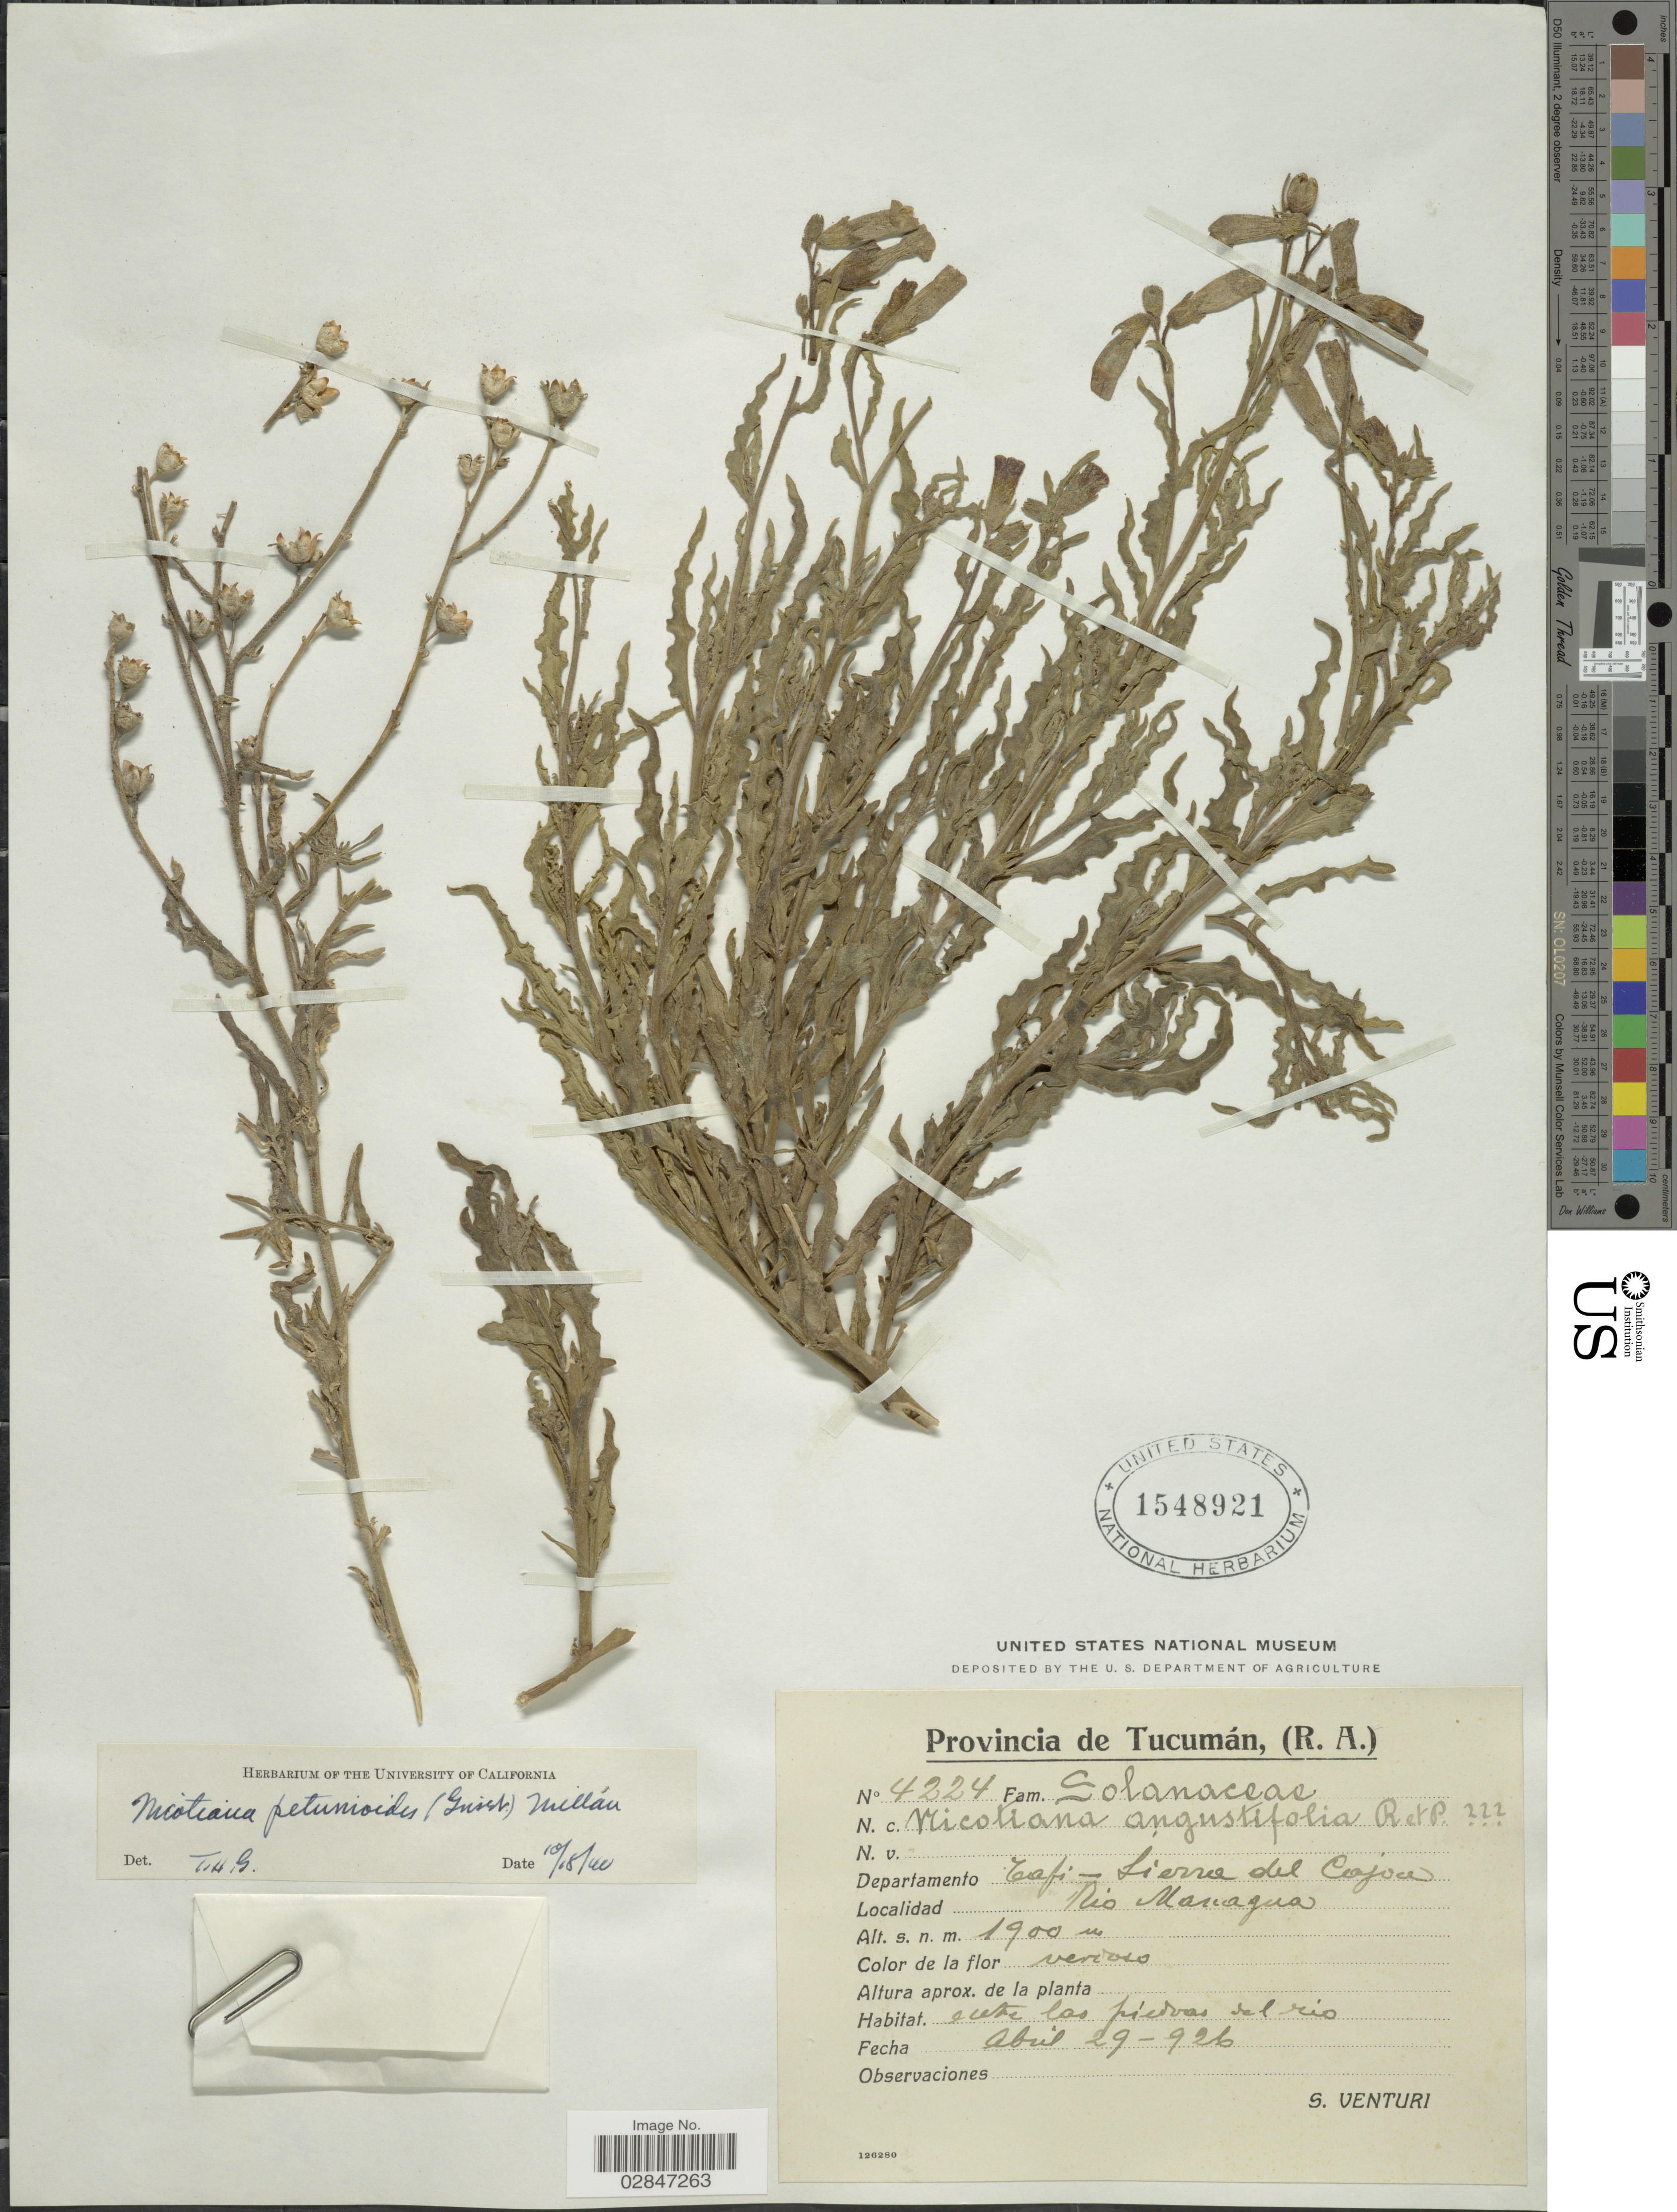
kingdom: Plantae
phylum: Tracheophyta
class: Magnoliopsida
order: Solanales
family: Solanaceae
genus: Nicotiana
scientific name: Nicotiana petunioides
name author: (Griseb.) Millán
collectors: S. Venturi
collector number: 4224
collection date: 1926-04-29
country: Argentina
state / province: Tucuman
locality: Provincia de Tucumán, (R. A.) Departamento Tafi, Sierra del Cajoa, Rio Managua.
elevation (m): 1900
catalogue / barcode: US 1548921